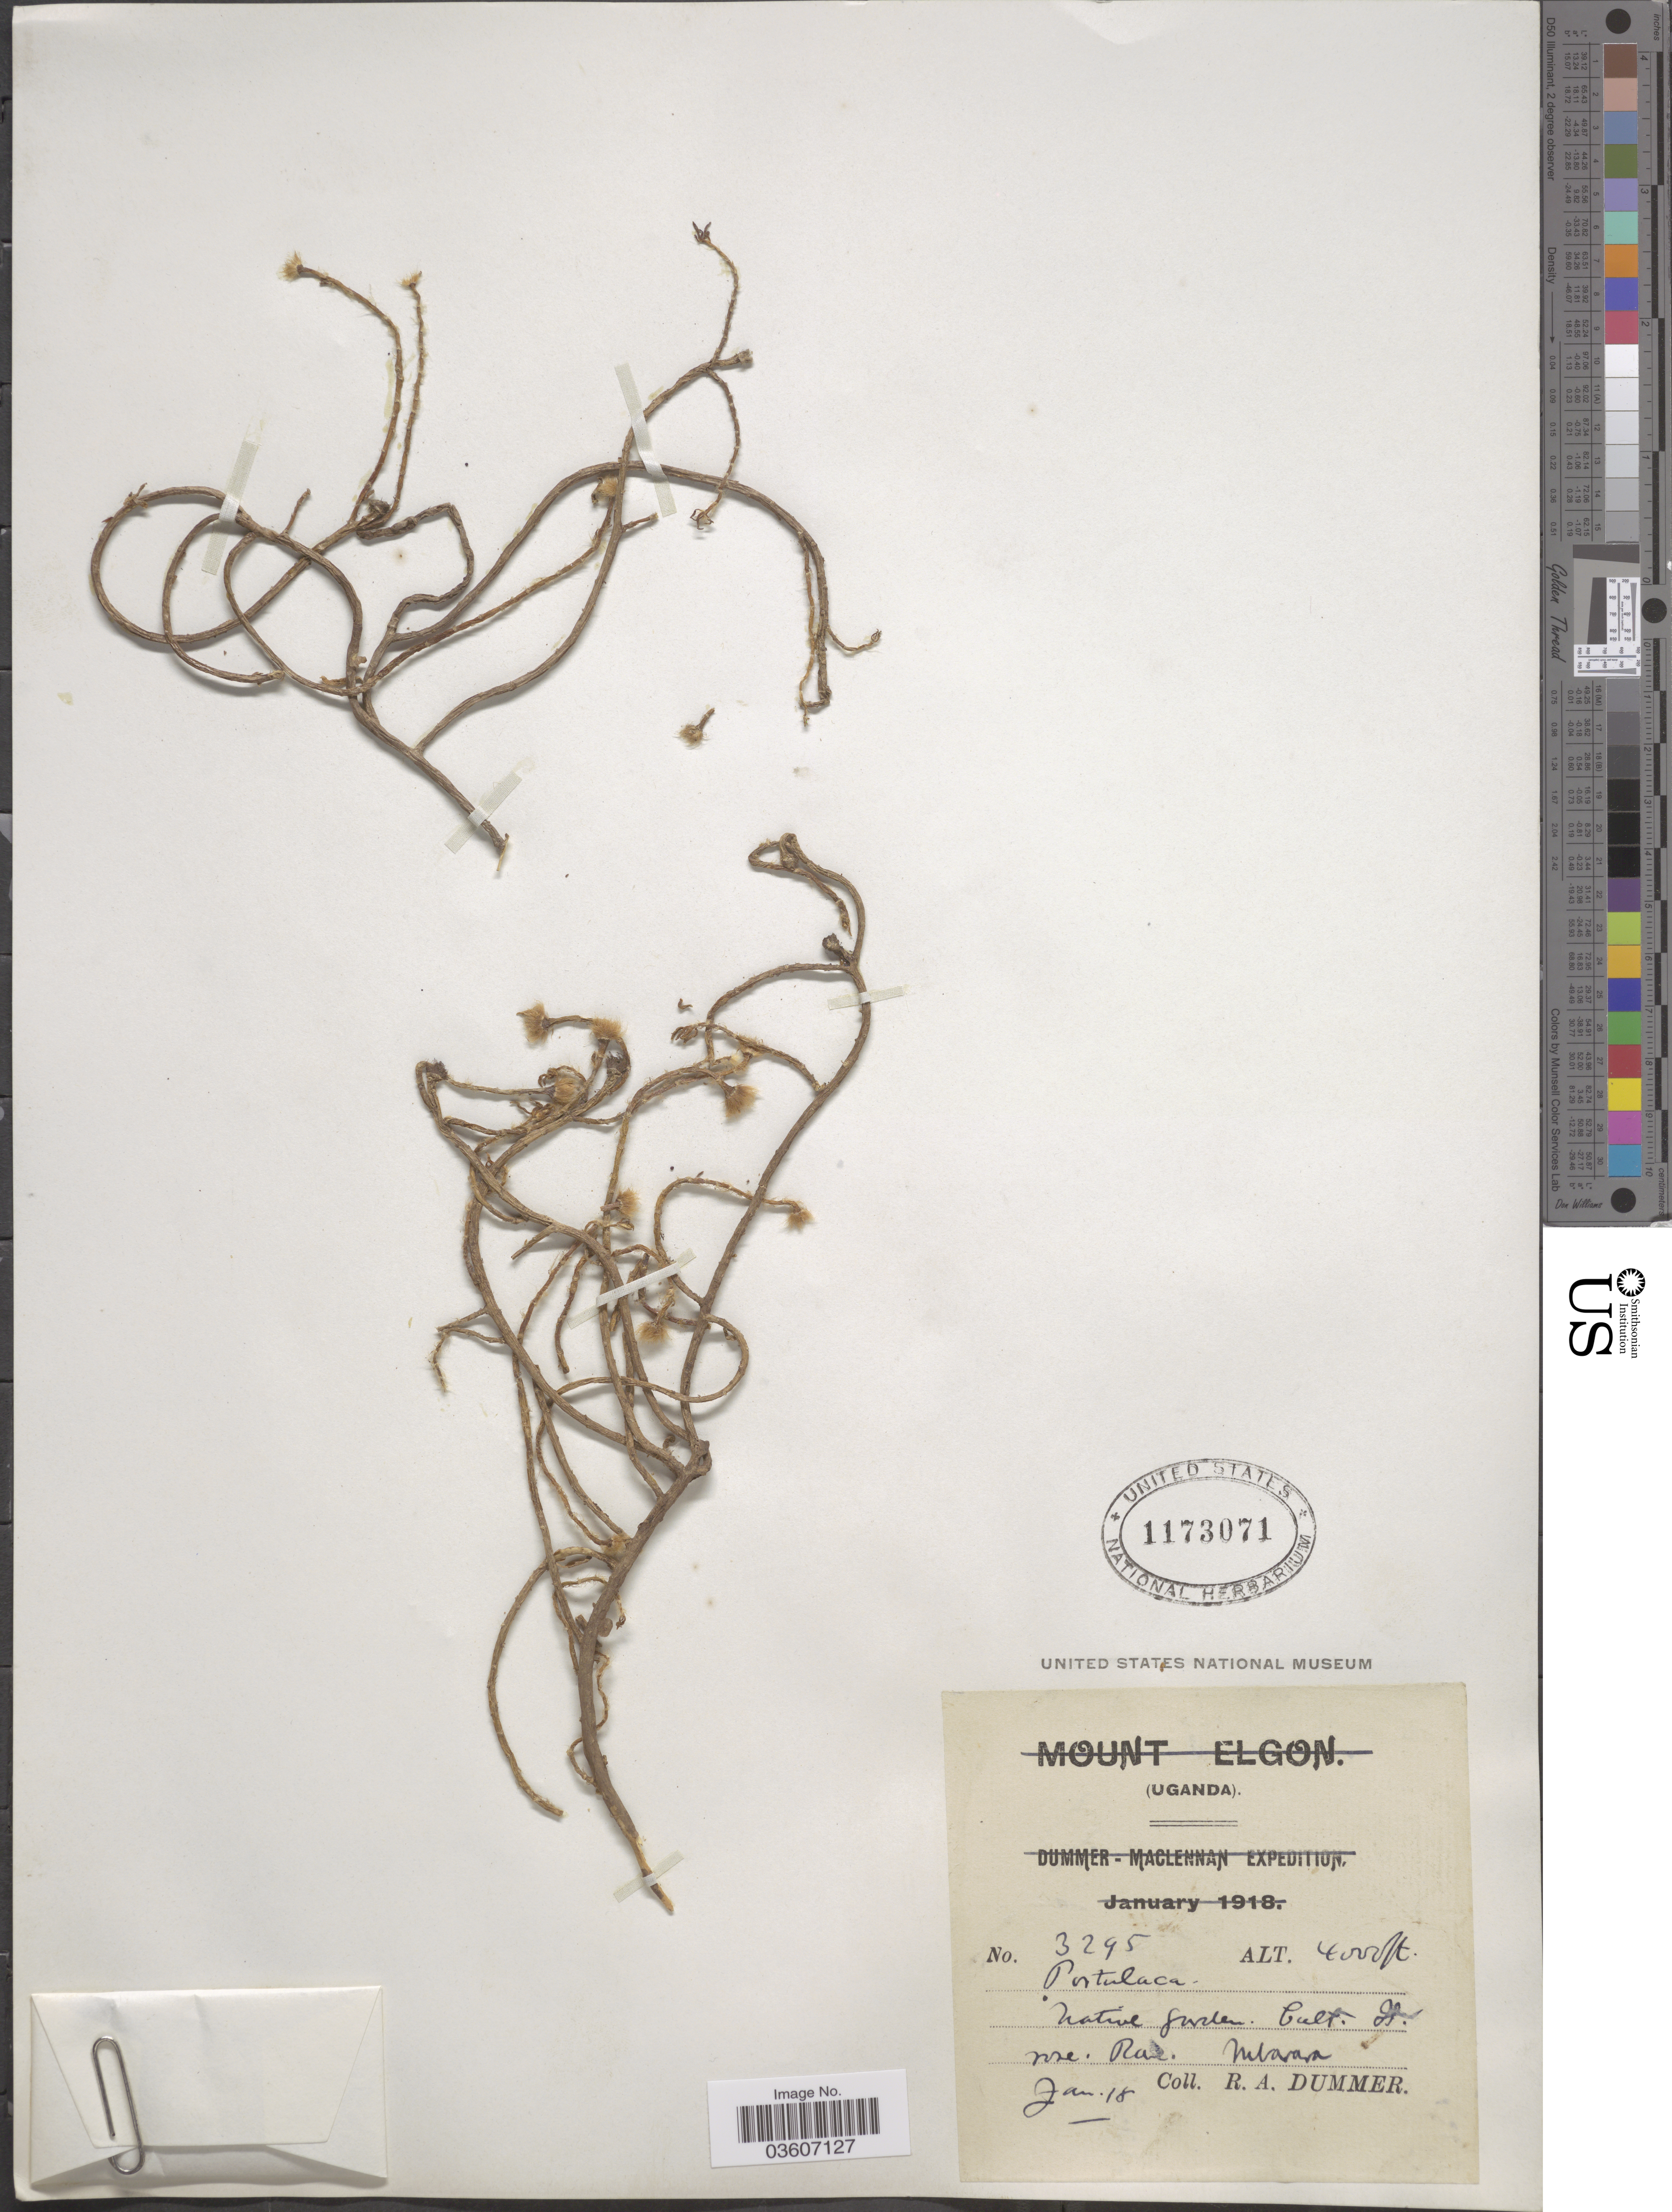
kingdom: Plantae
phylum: Tracheophyta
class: Magnoliopsida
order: Caryophyllales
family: Portulacaceae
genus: Portulaca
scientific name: Portulaca sp.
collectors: R. Dümmer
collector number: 3295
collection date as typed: Transcribed d/m/y: /1/18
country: Uganda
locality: Mbarara.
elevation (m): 1219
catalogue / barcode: US 1173071